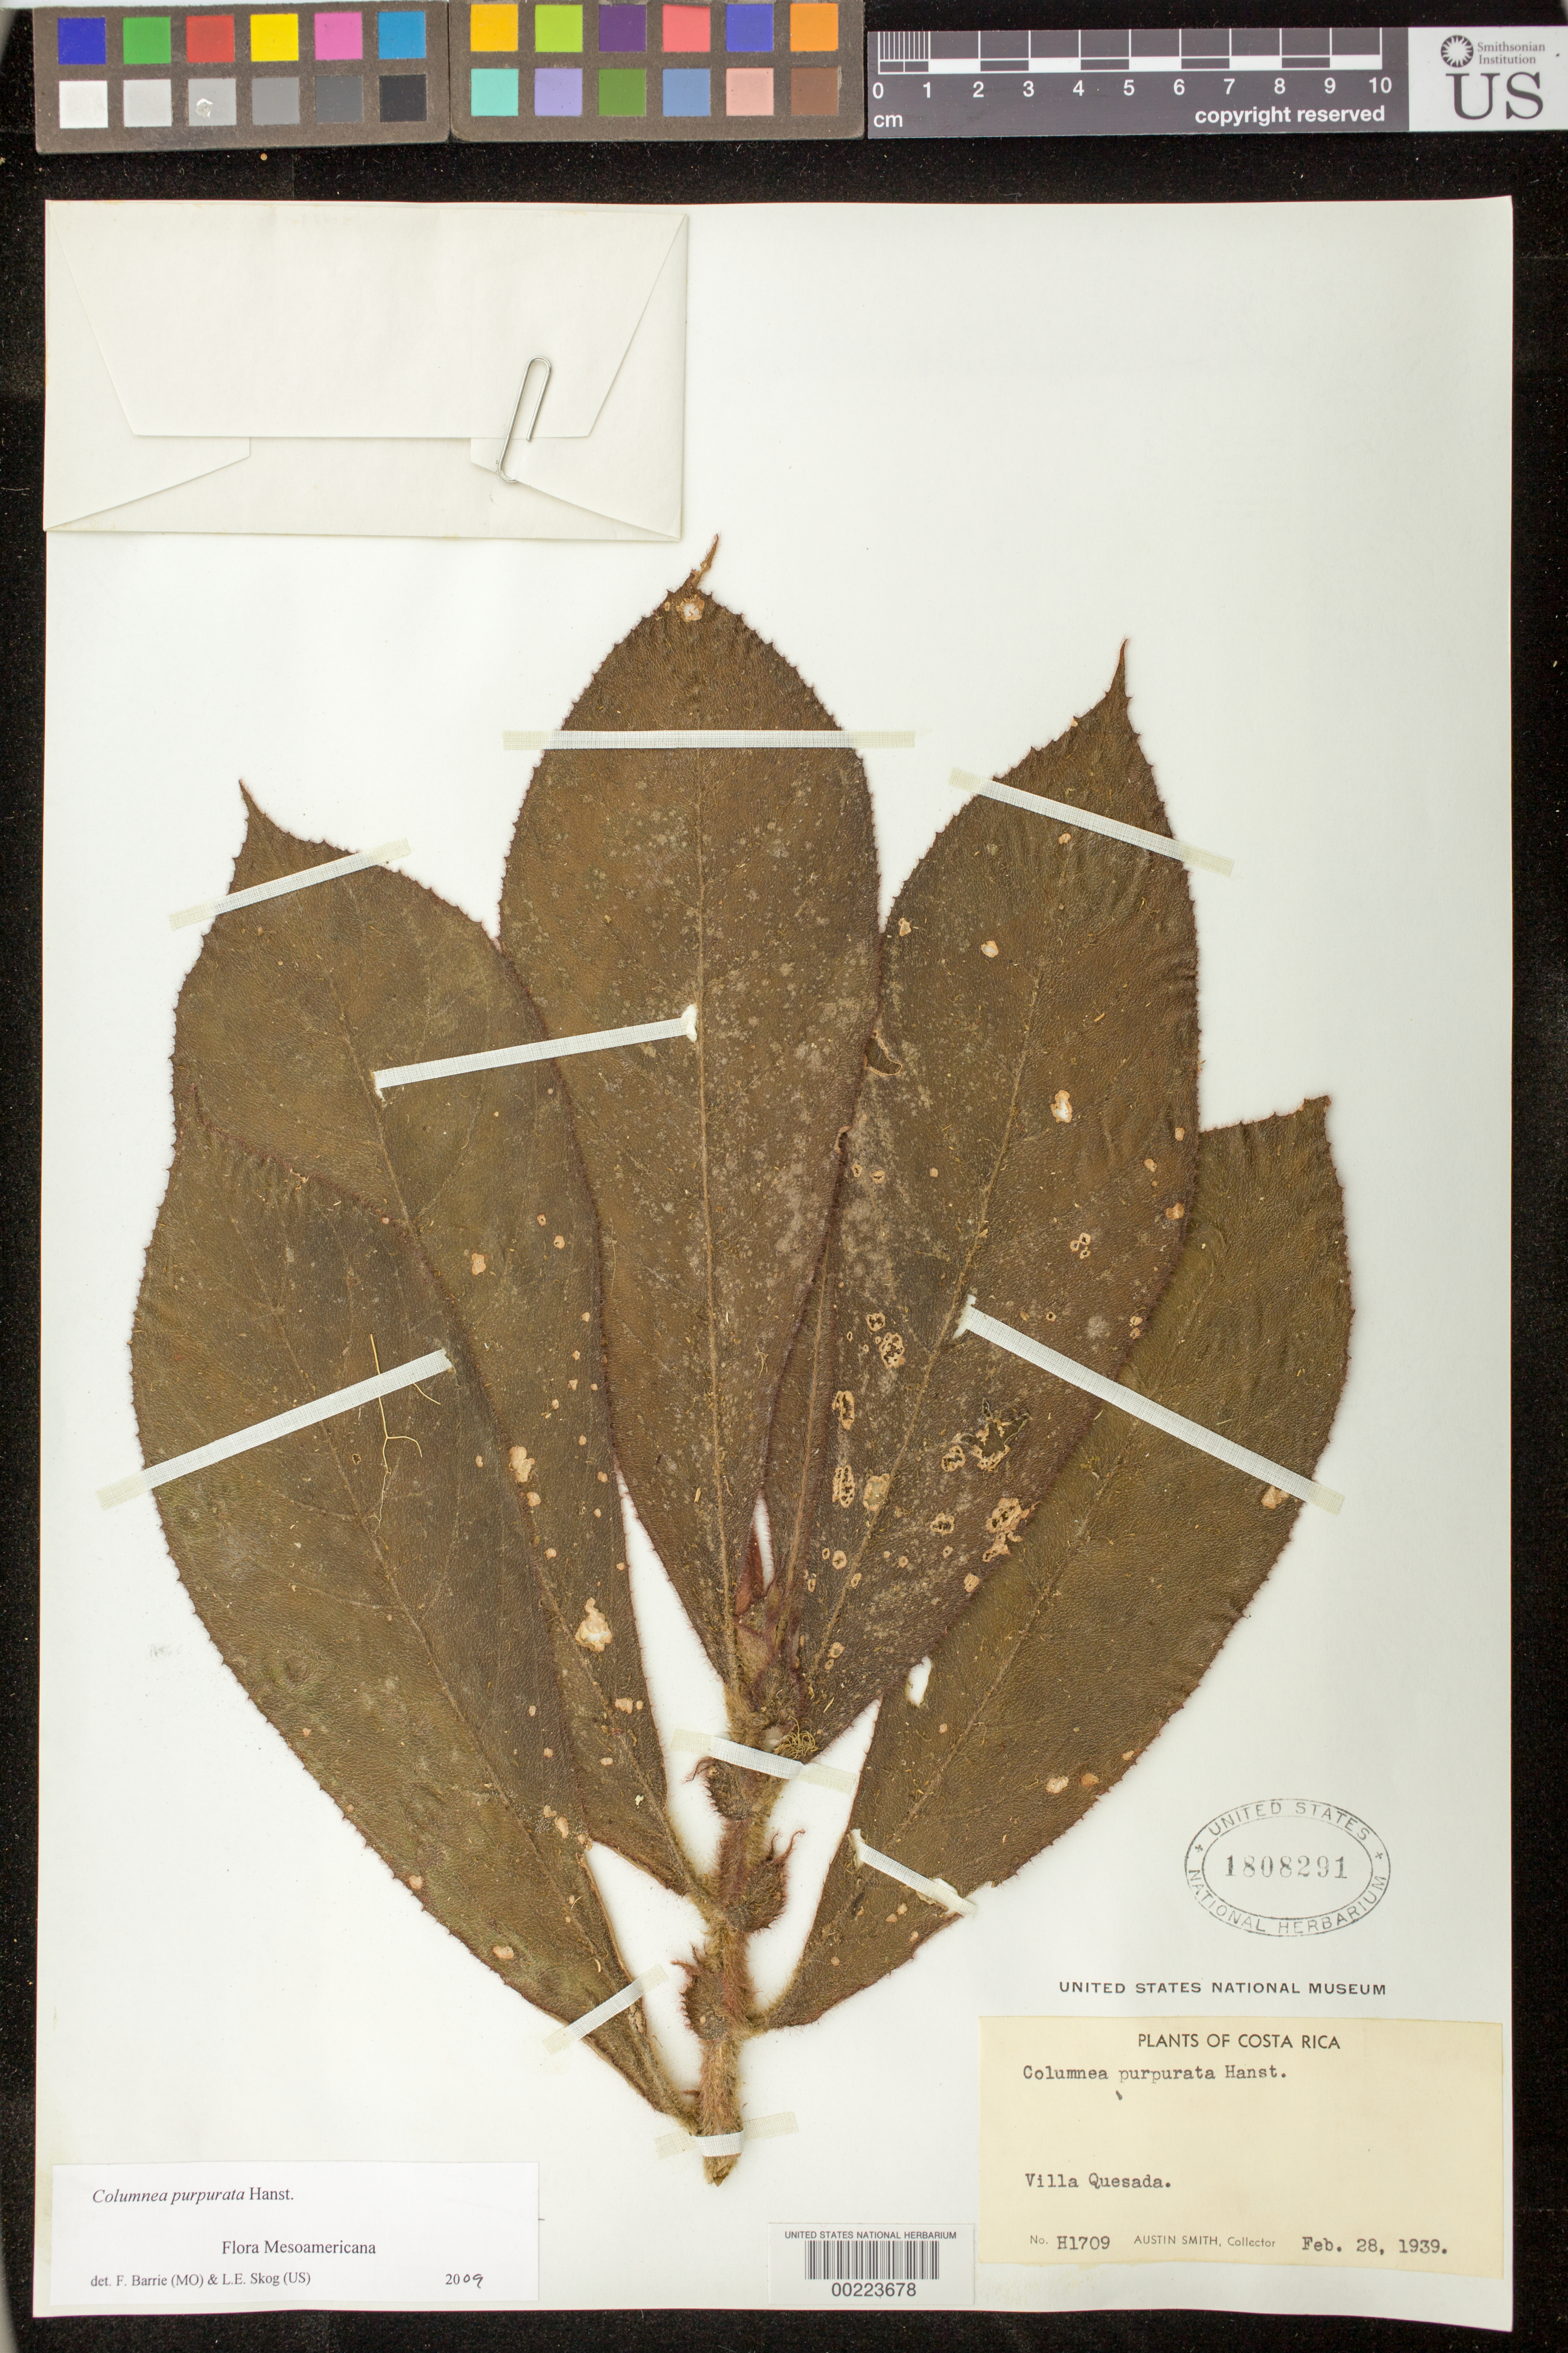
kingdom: Plantae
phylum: Tracheophyta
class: Magnoliopsida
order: Lamiales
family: Gesneriaceae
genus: Columnea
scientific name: Columnea purpurata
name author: Hanst.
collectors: Aust P. Smith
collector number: H 1709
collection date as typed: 28 Feb 1939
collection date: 1939-02-28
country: Costa Rica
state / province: Alajuela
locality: Canton San Carles, Villa Quesada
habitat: Caribb rain forest, open shade, fallen tree trunk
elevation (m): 825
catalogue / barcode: US 1808291